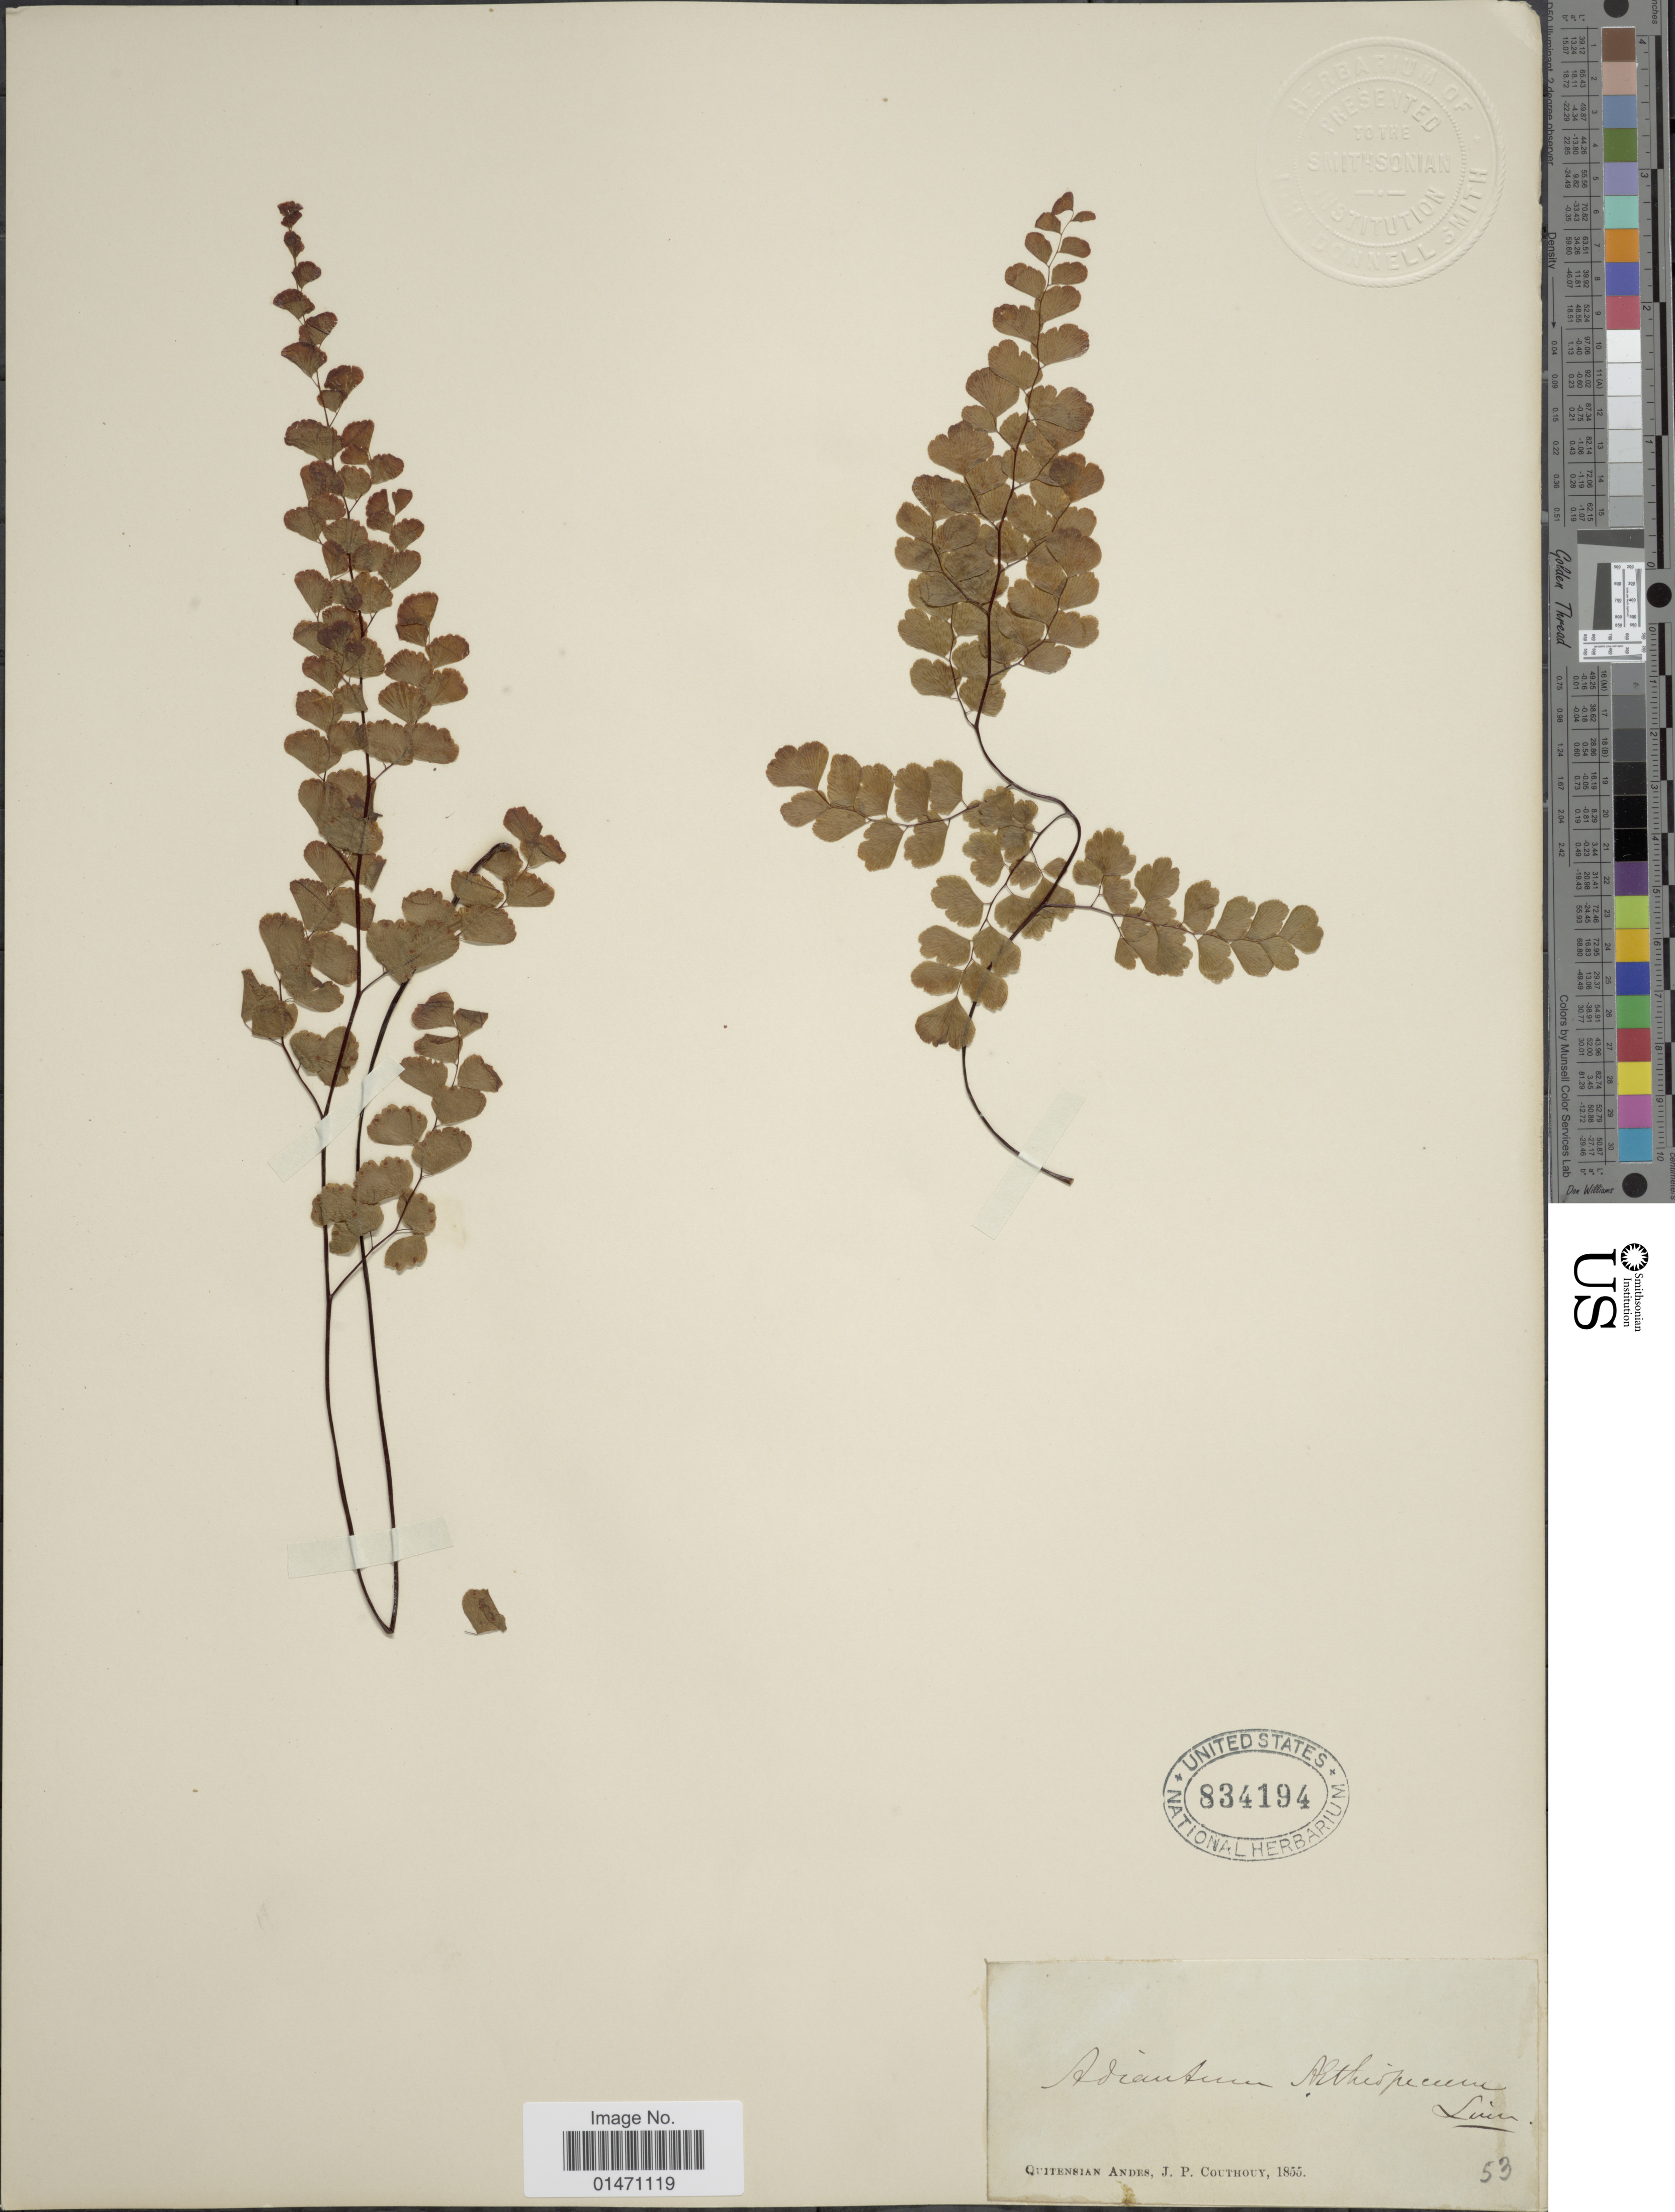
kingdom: Plantae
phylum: Tracheophyta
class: Polypodiopsida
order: Polypodiales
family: Pteridaceae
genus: Adiantum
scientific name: Adiantum poiretii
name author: Wikstr.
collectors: J. Couthouy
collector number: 53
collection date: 1855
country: Ecuador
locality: Quitensian Andes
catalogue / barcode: US 834194